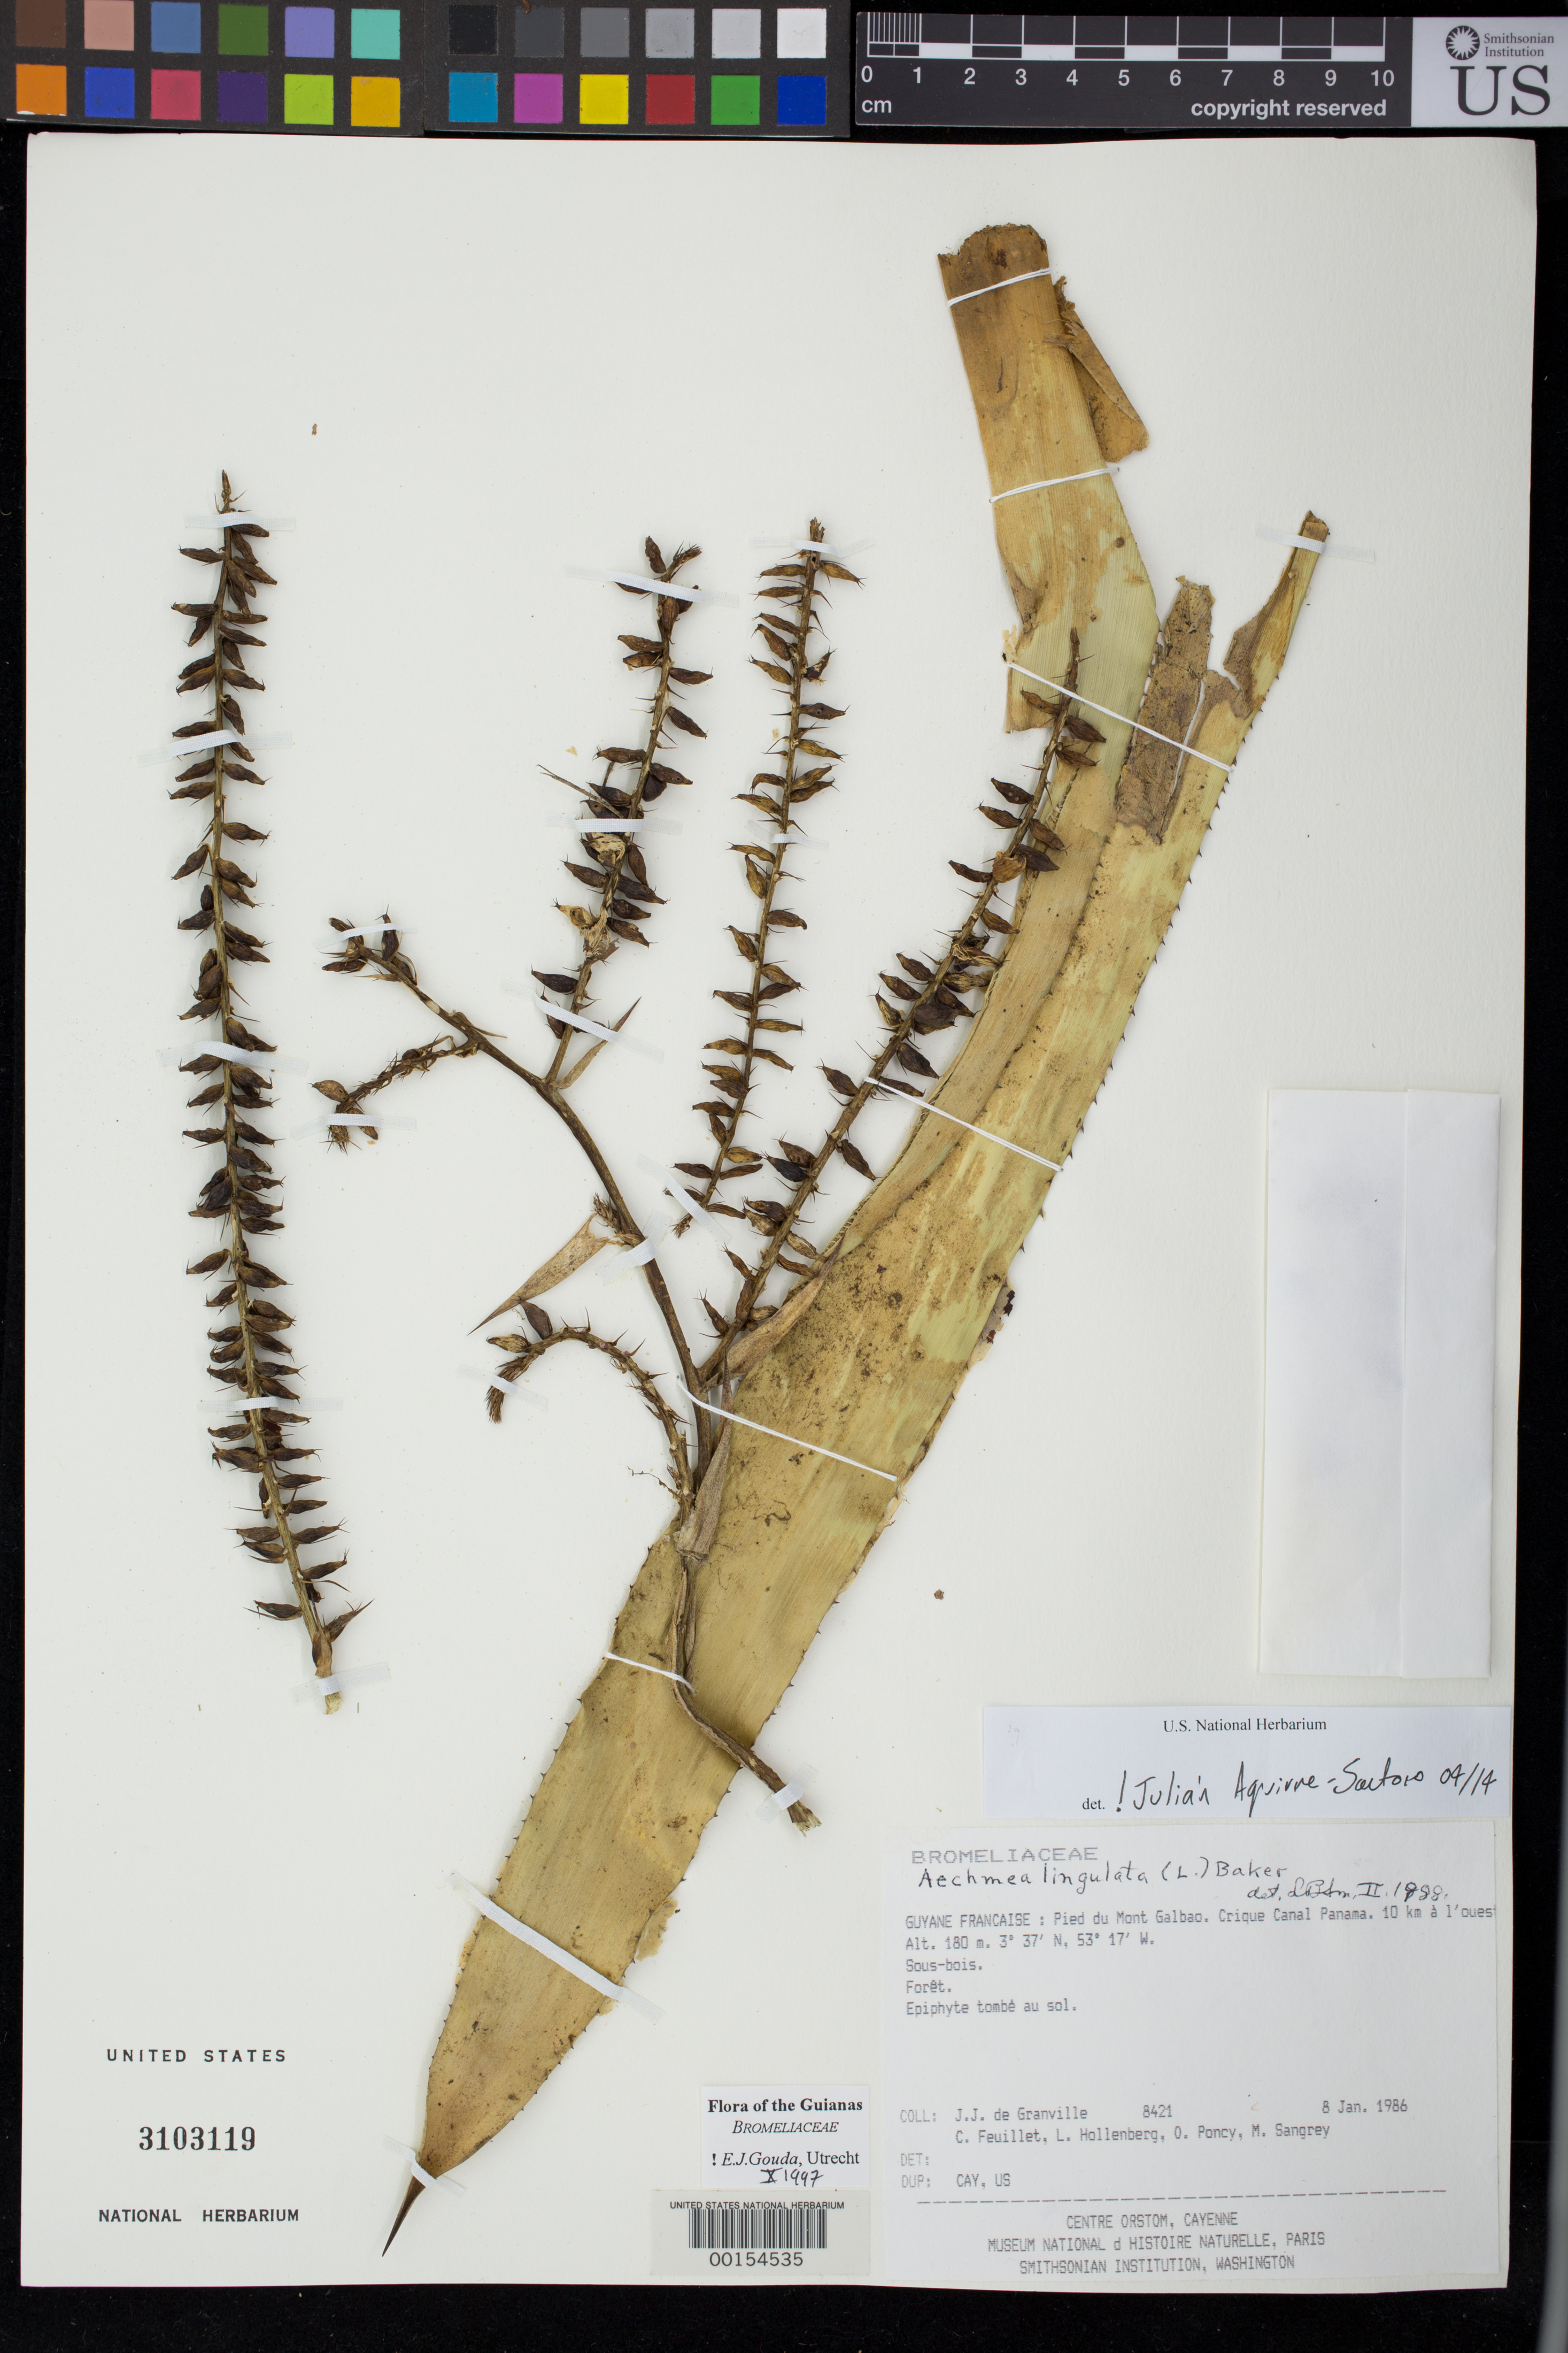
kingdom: Plantae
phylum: Tracheophyta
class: Liliopsida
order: Poales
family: Bromeliaceae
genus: Wittmackia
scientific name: Wittmackia lingulata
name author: (L.) Mez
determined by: Strong, Mark T., (BOT), Smithsonian Institution - National Museum of Natural History (UNITED STATES)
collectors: J.-J. de Granville, C. Feuillet, L. Hollenberg, O. Poncy & M. S. Sangrey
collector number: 8421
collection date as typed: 8-Jan-86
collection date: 1986-01-08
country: French Guiana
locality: Pied du Mont Galbao. Crique Canal Panama. 10 km à l'ouest de Saül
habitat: Sous-bois; forêt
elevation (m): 180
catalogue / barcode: US 3103119